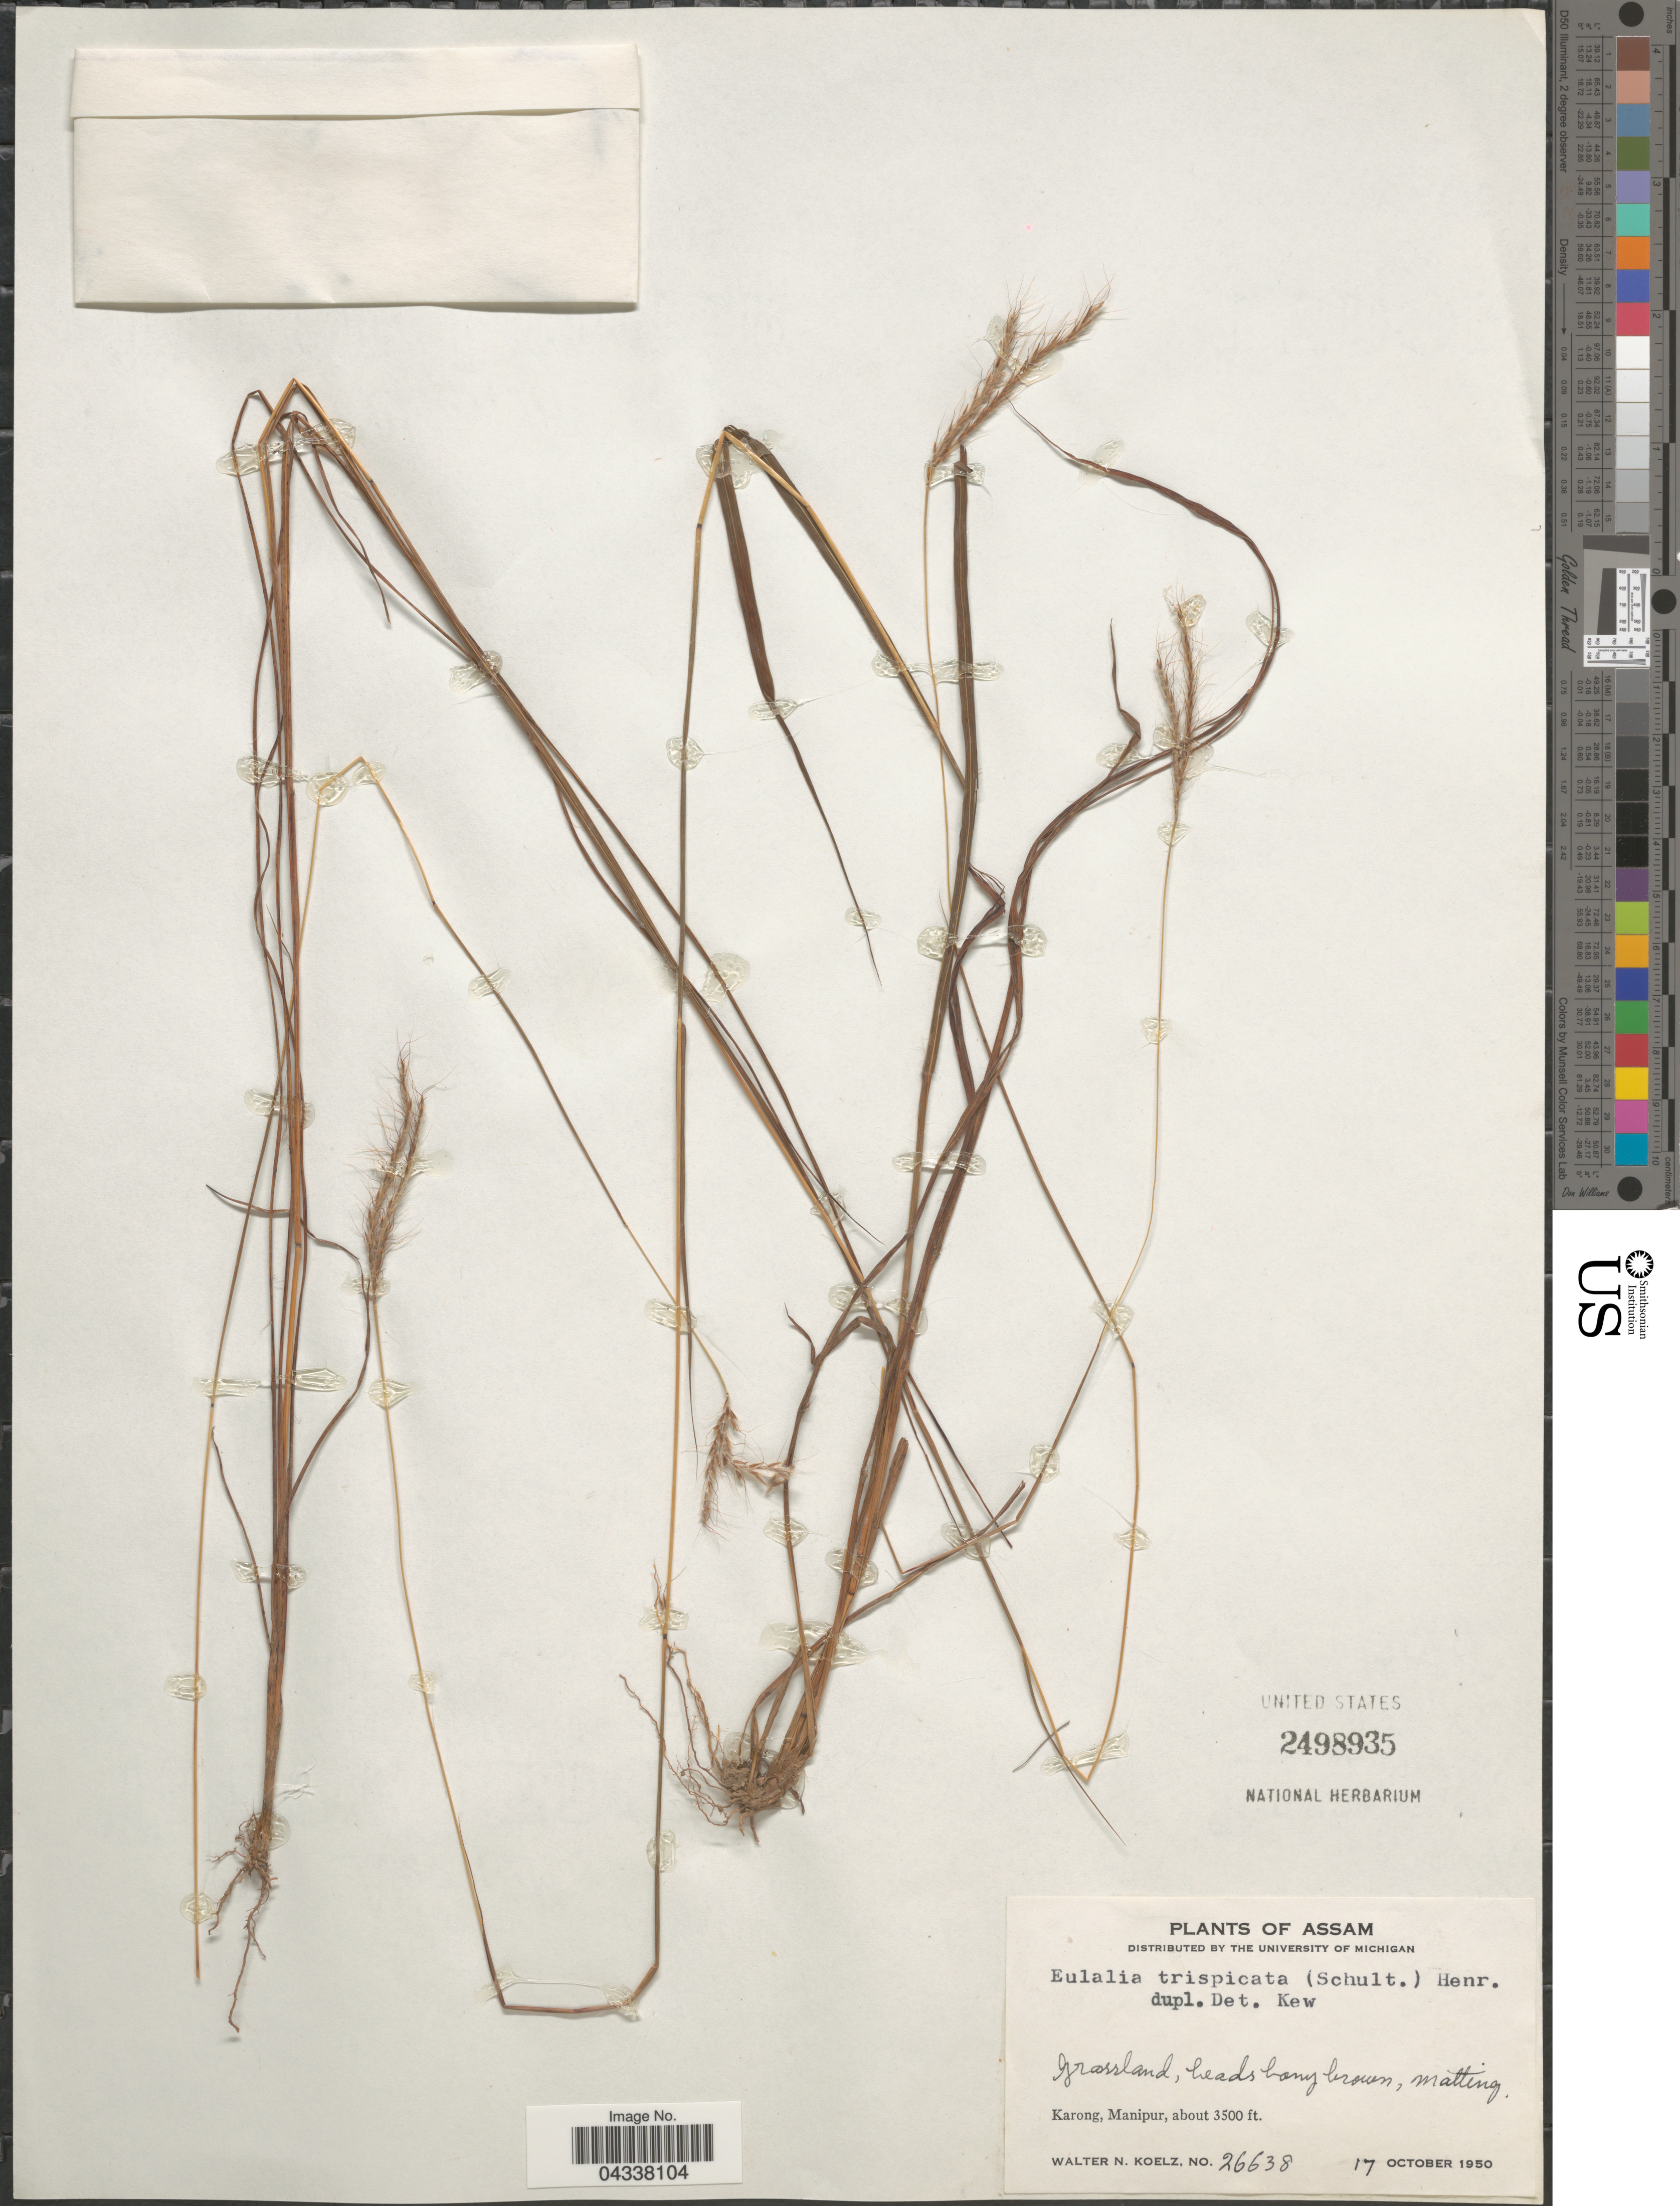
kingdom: Plantae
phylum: Tracheophyta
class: Liliopsida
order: Poales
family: Poaceae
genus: Pseudopogonatherum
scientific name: Pseudopogonatherum trispicatum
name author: (Schult.) Ohwi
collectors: W. N. Koelz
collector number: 26638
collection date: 1950-10-17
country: India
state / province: Manipur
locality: Karong, Manipur.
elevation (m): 1067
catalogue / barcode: US 2498935